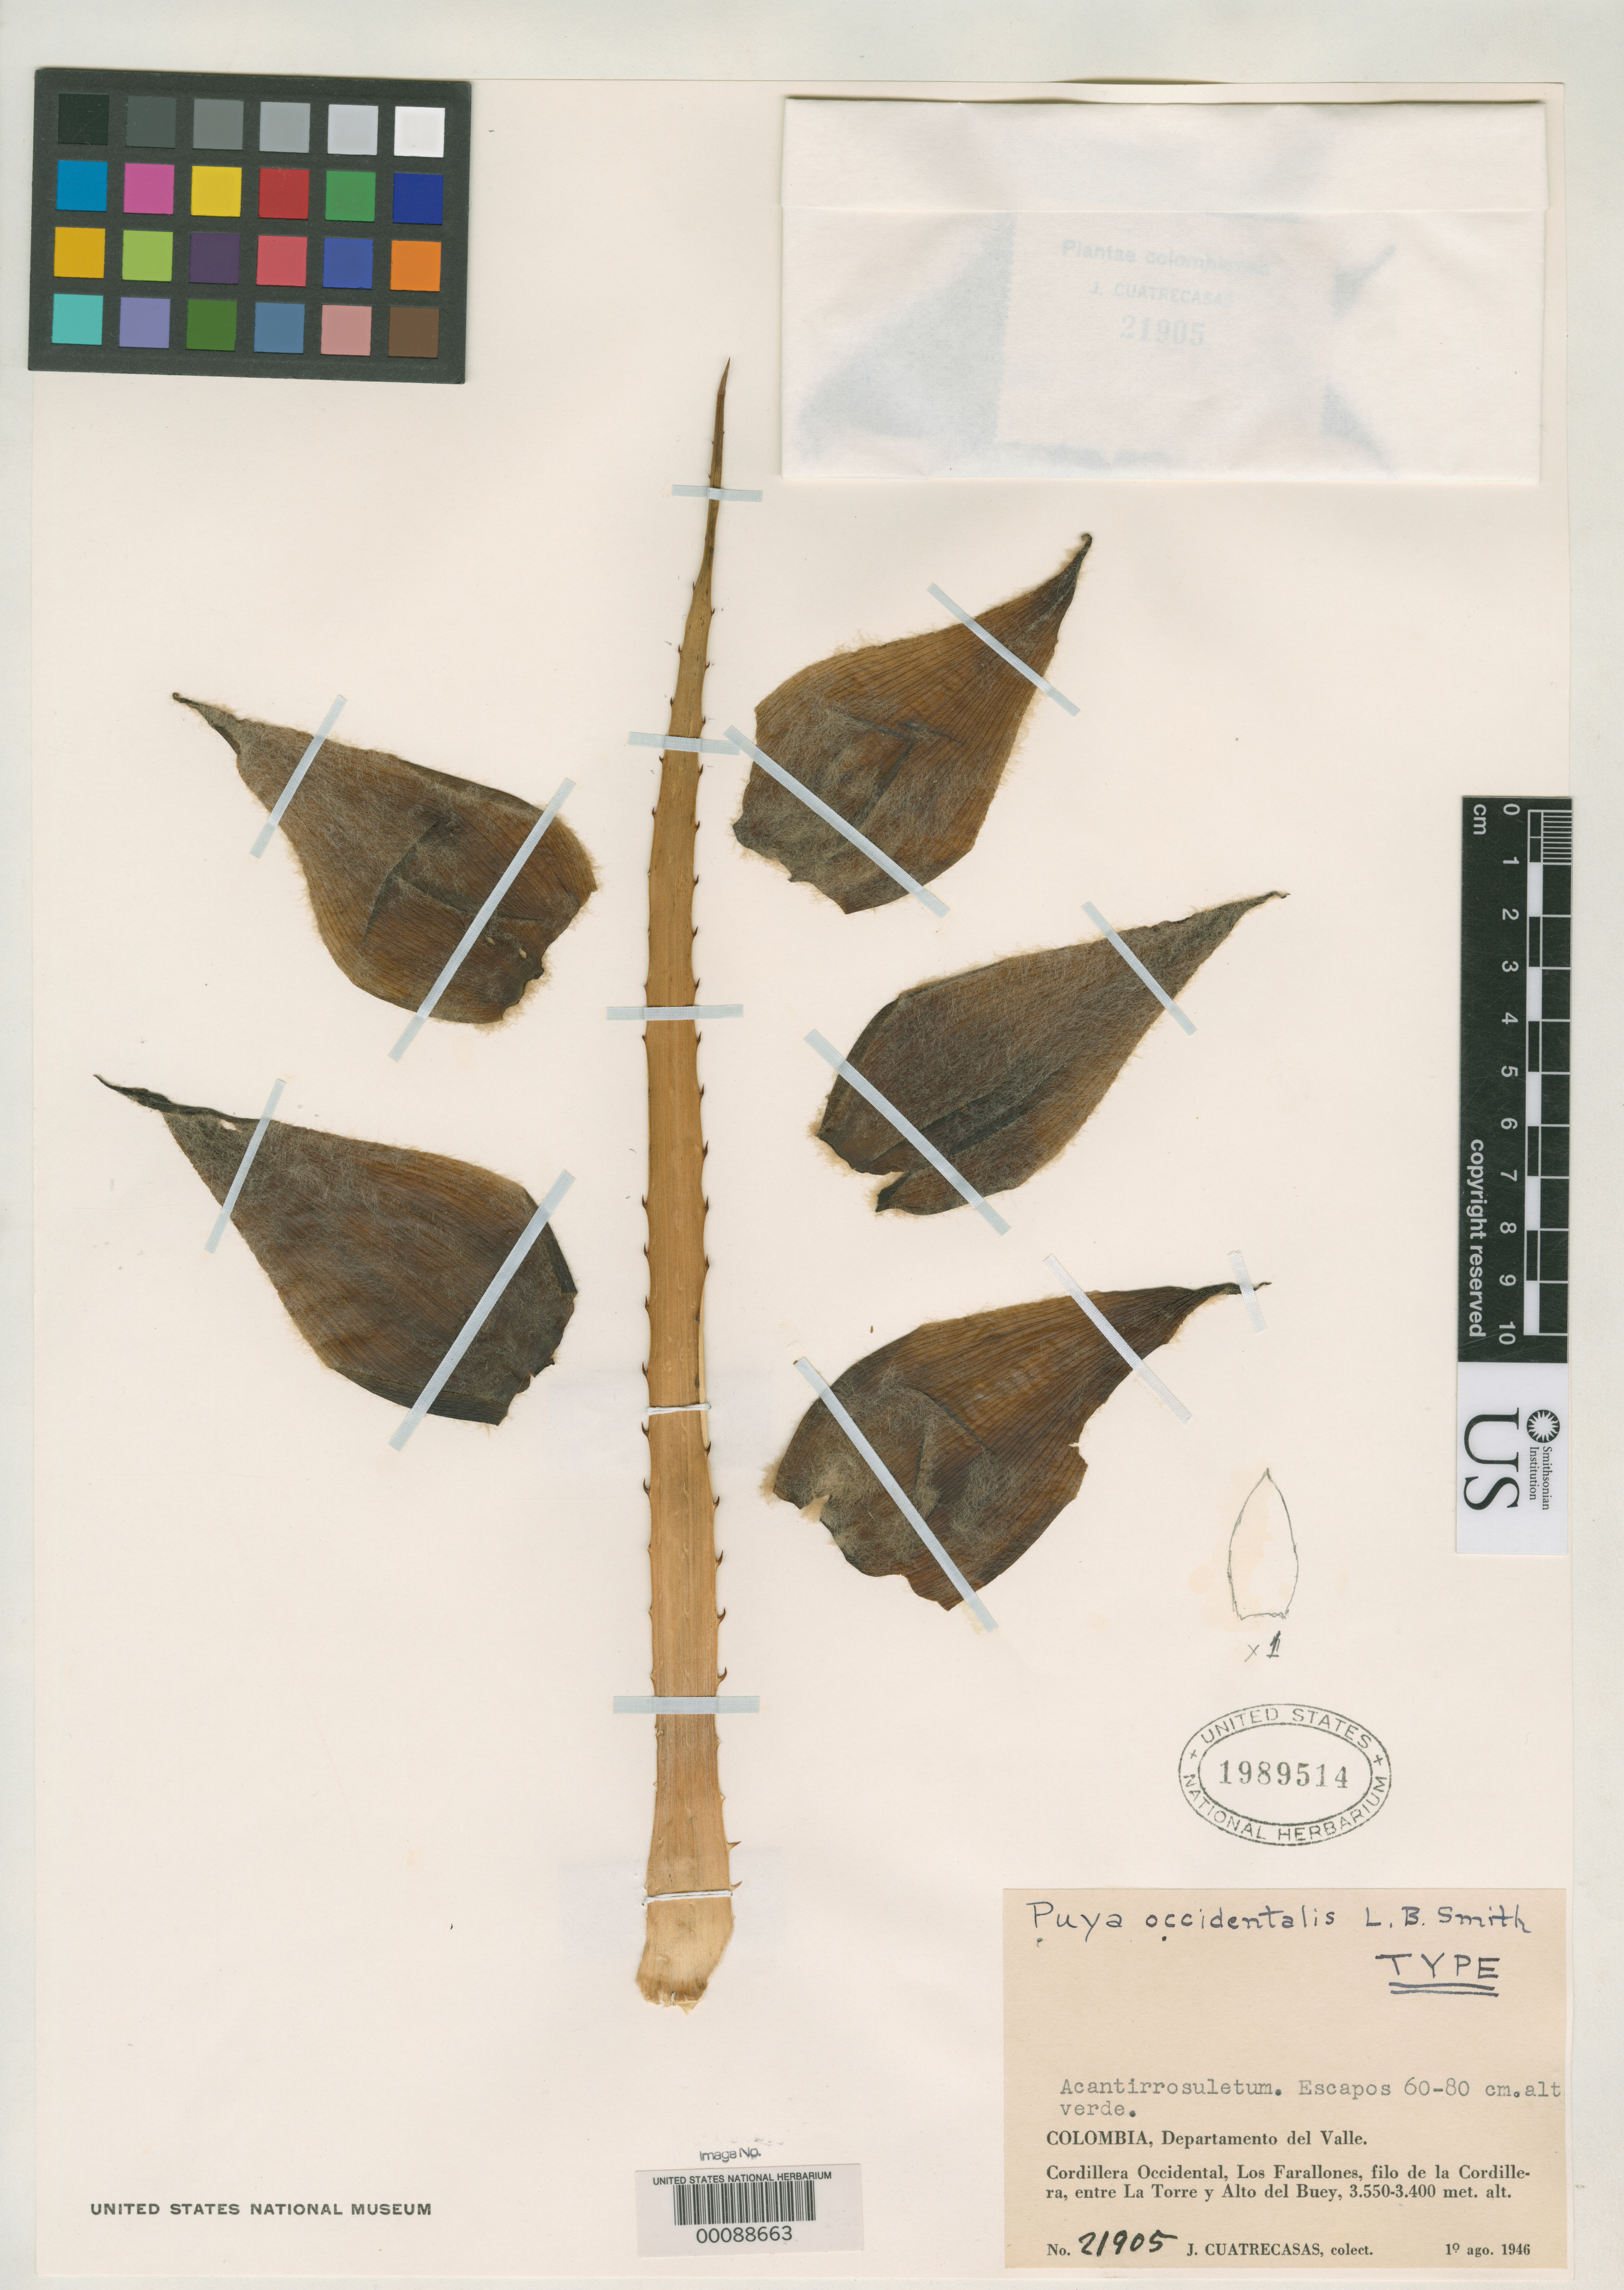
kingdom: Plantae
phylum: Tracheophyta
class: Liliopsida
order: Poales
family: Bromeliaceae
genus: Puya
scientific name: Puya occidentalis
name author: L.B. Sm.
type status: Holotype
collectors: J. Cuatrecasas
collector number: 21905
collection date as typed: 19 Aug 1946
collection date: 1946-08-19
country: Colombia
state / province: Valle del Cauca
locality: Los Farallones, between La Torre and Alto DelBuey.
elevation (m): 3400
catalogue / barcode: US 1989514